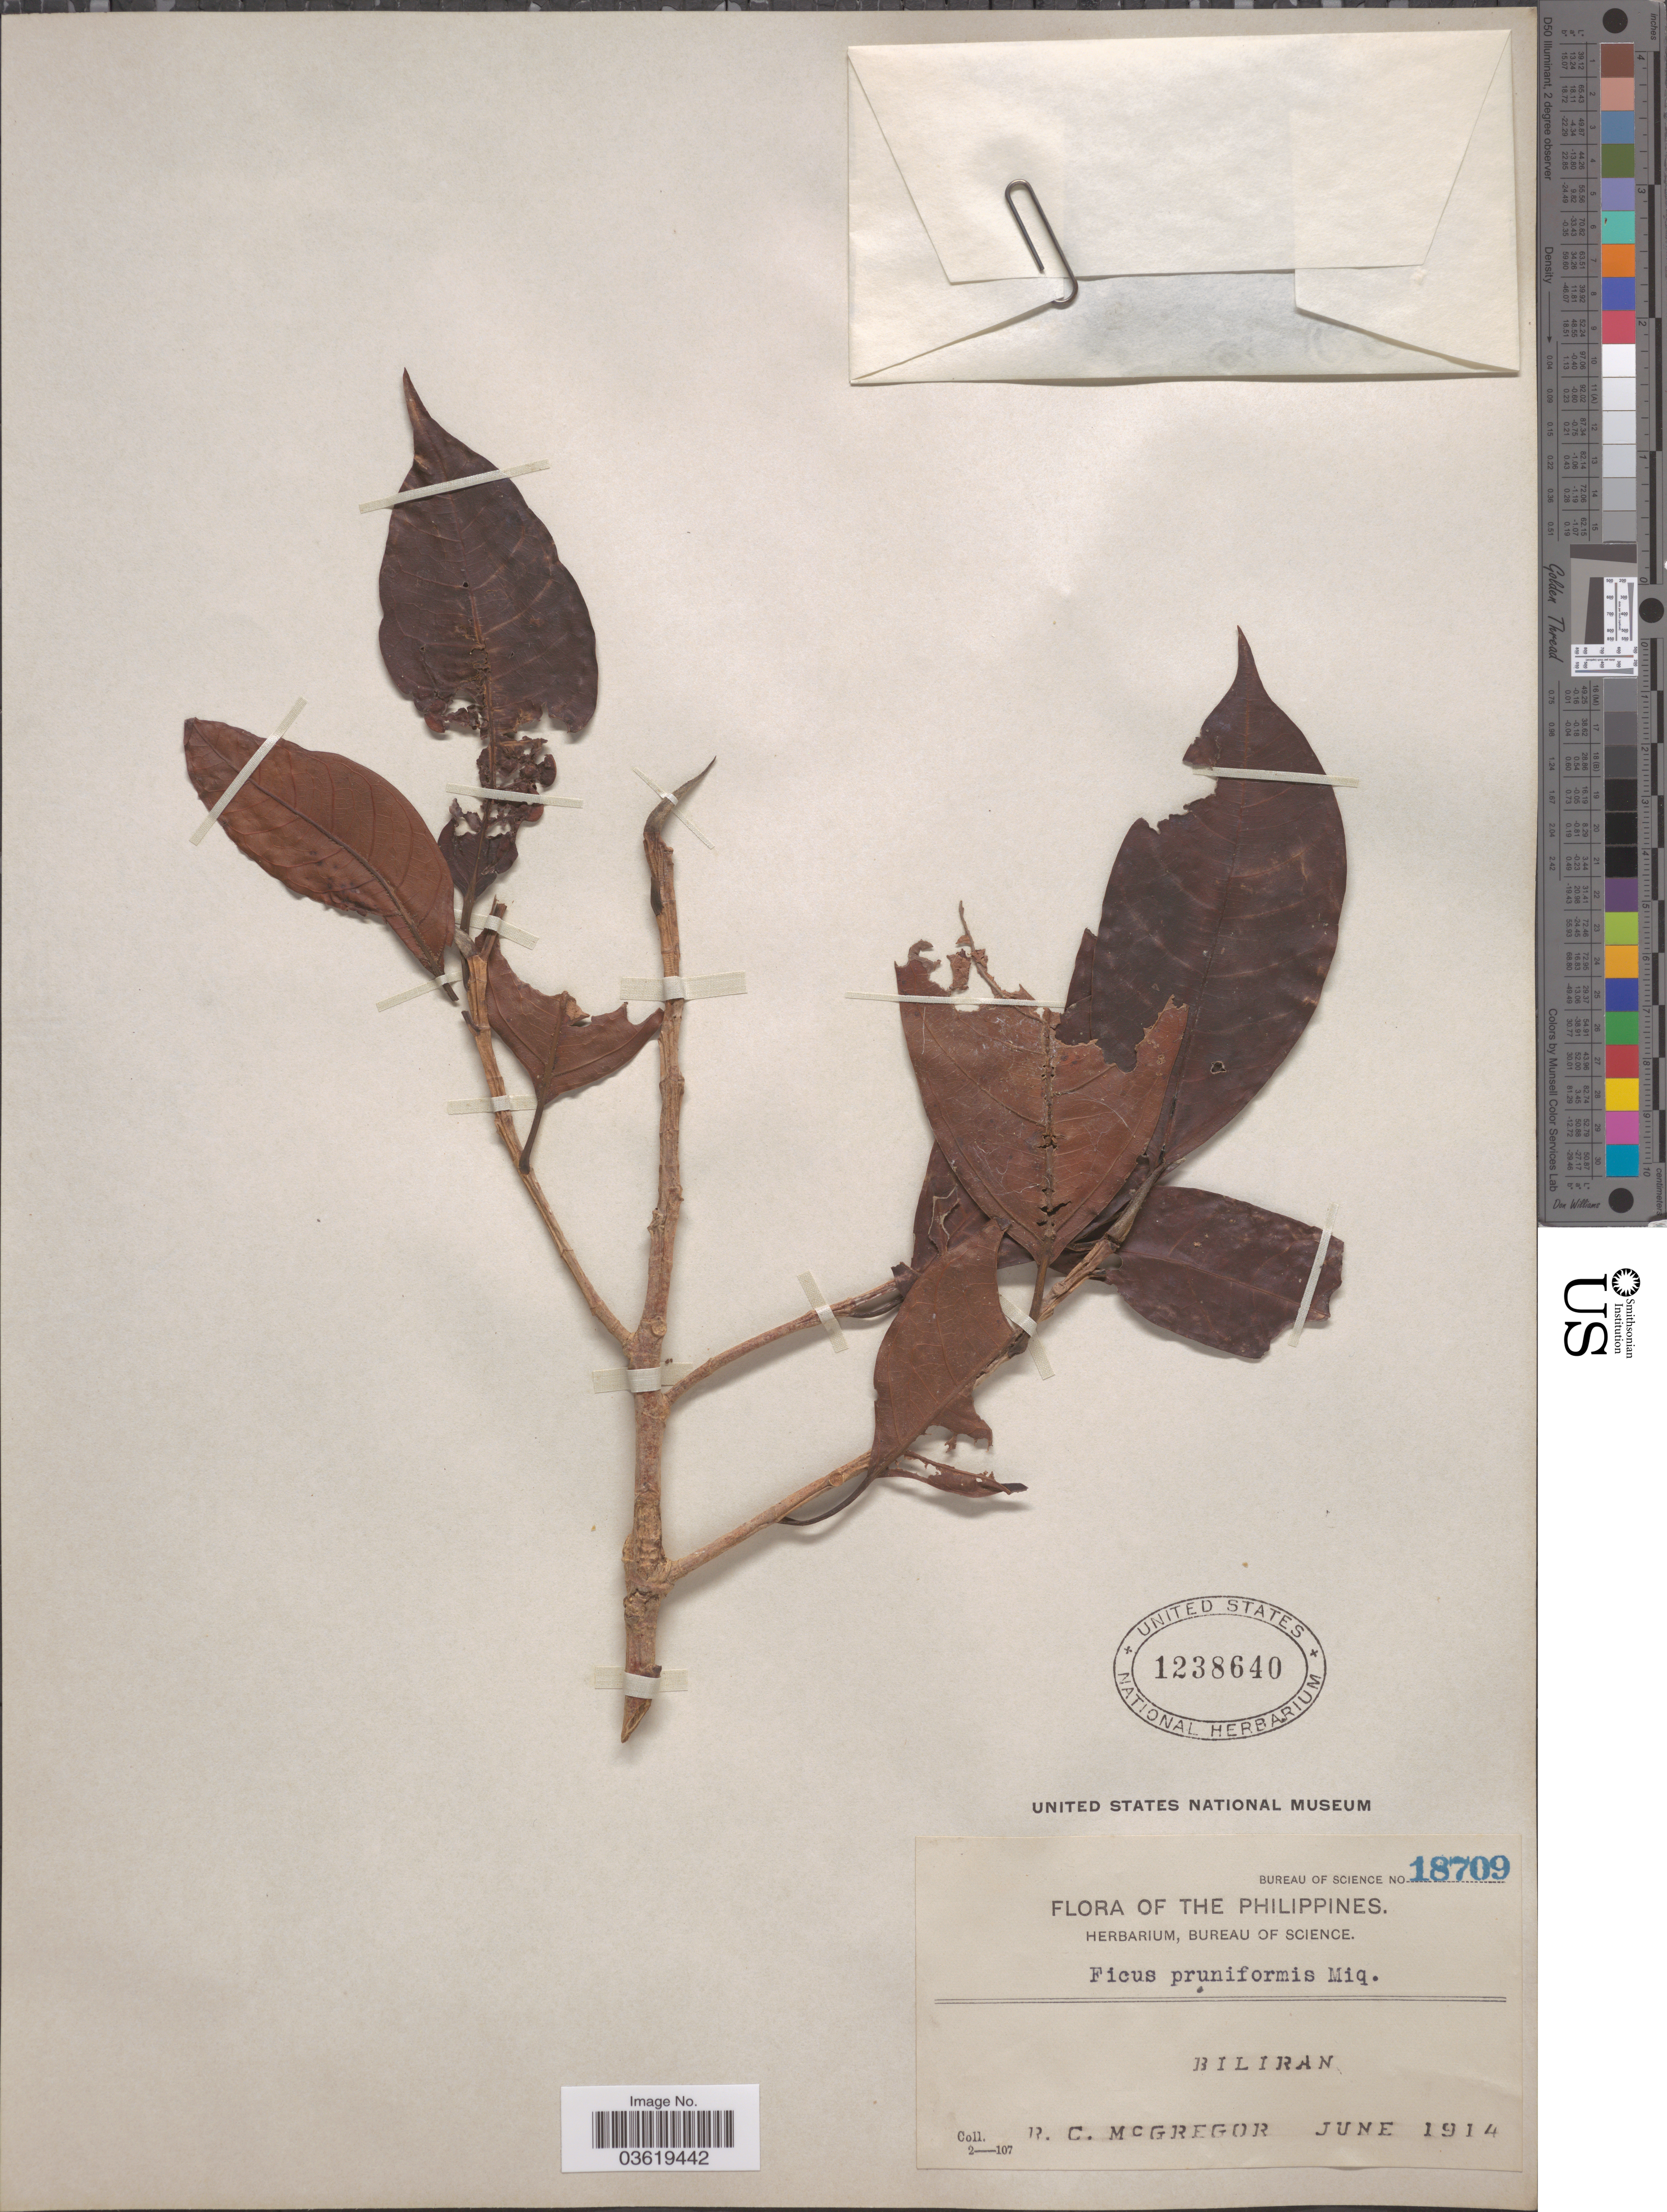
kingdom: Plantae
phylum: Tracheophyta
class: Magnoliopsida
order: Rosales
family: Moraceae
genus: Ficus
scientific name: Ficus pruniformis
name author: Blume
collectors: R. C. McGregor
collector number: Bureau of Science 18709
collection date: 1914-06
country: Philippines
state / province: Eastern Visayas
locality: Biliran.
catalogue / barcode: US 1238640